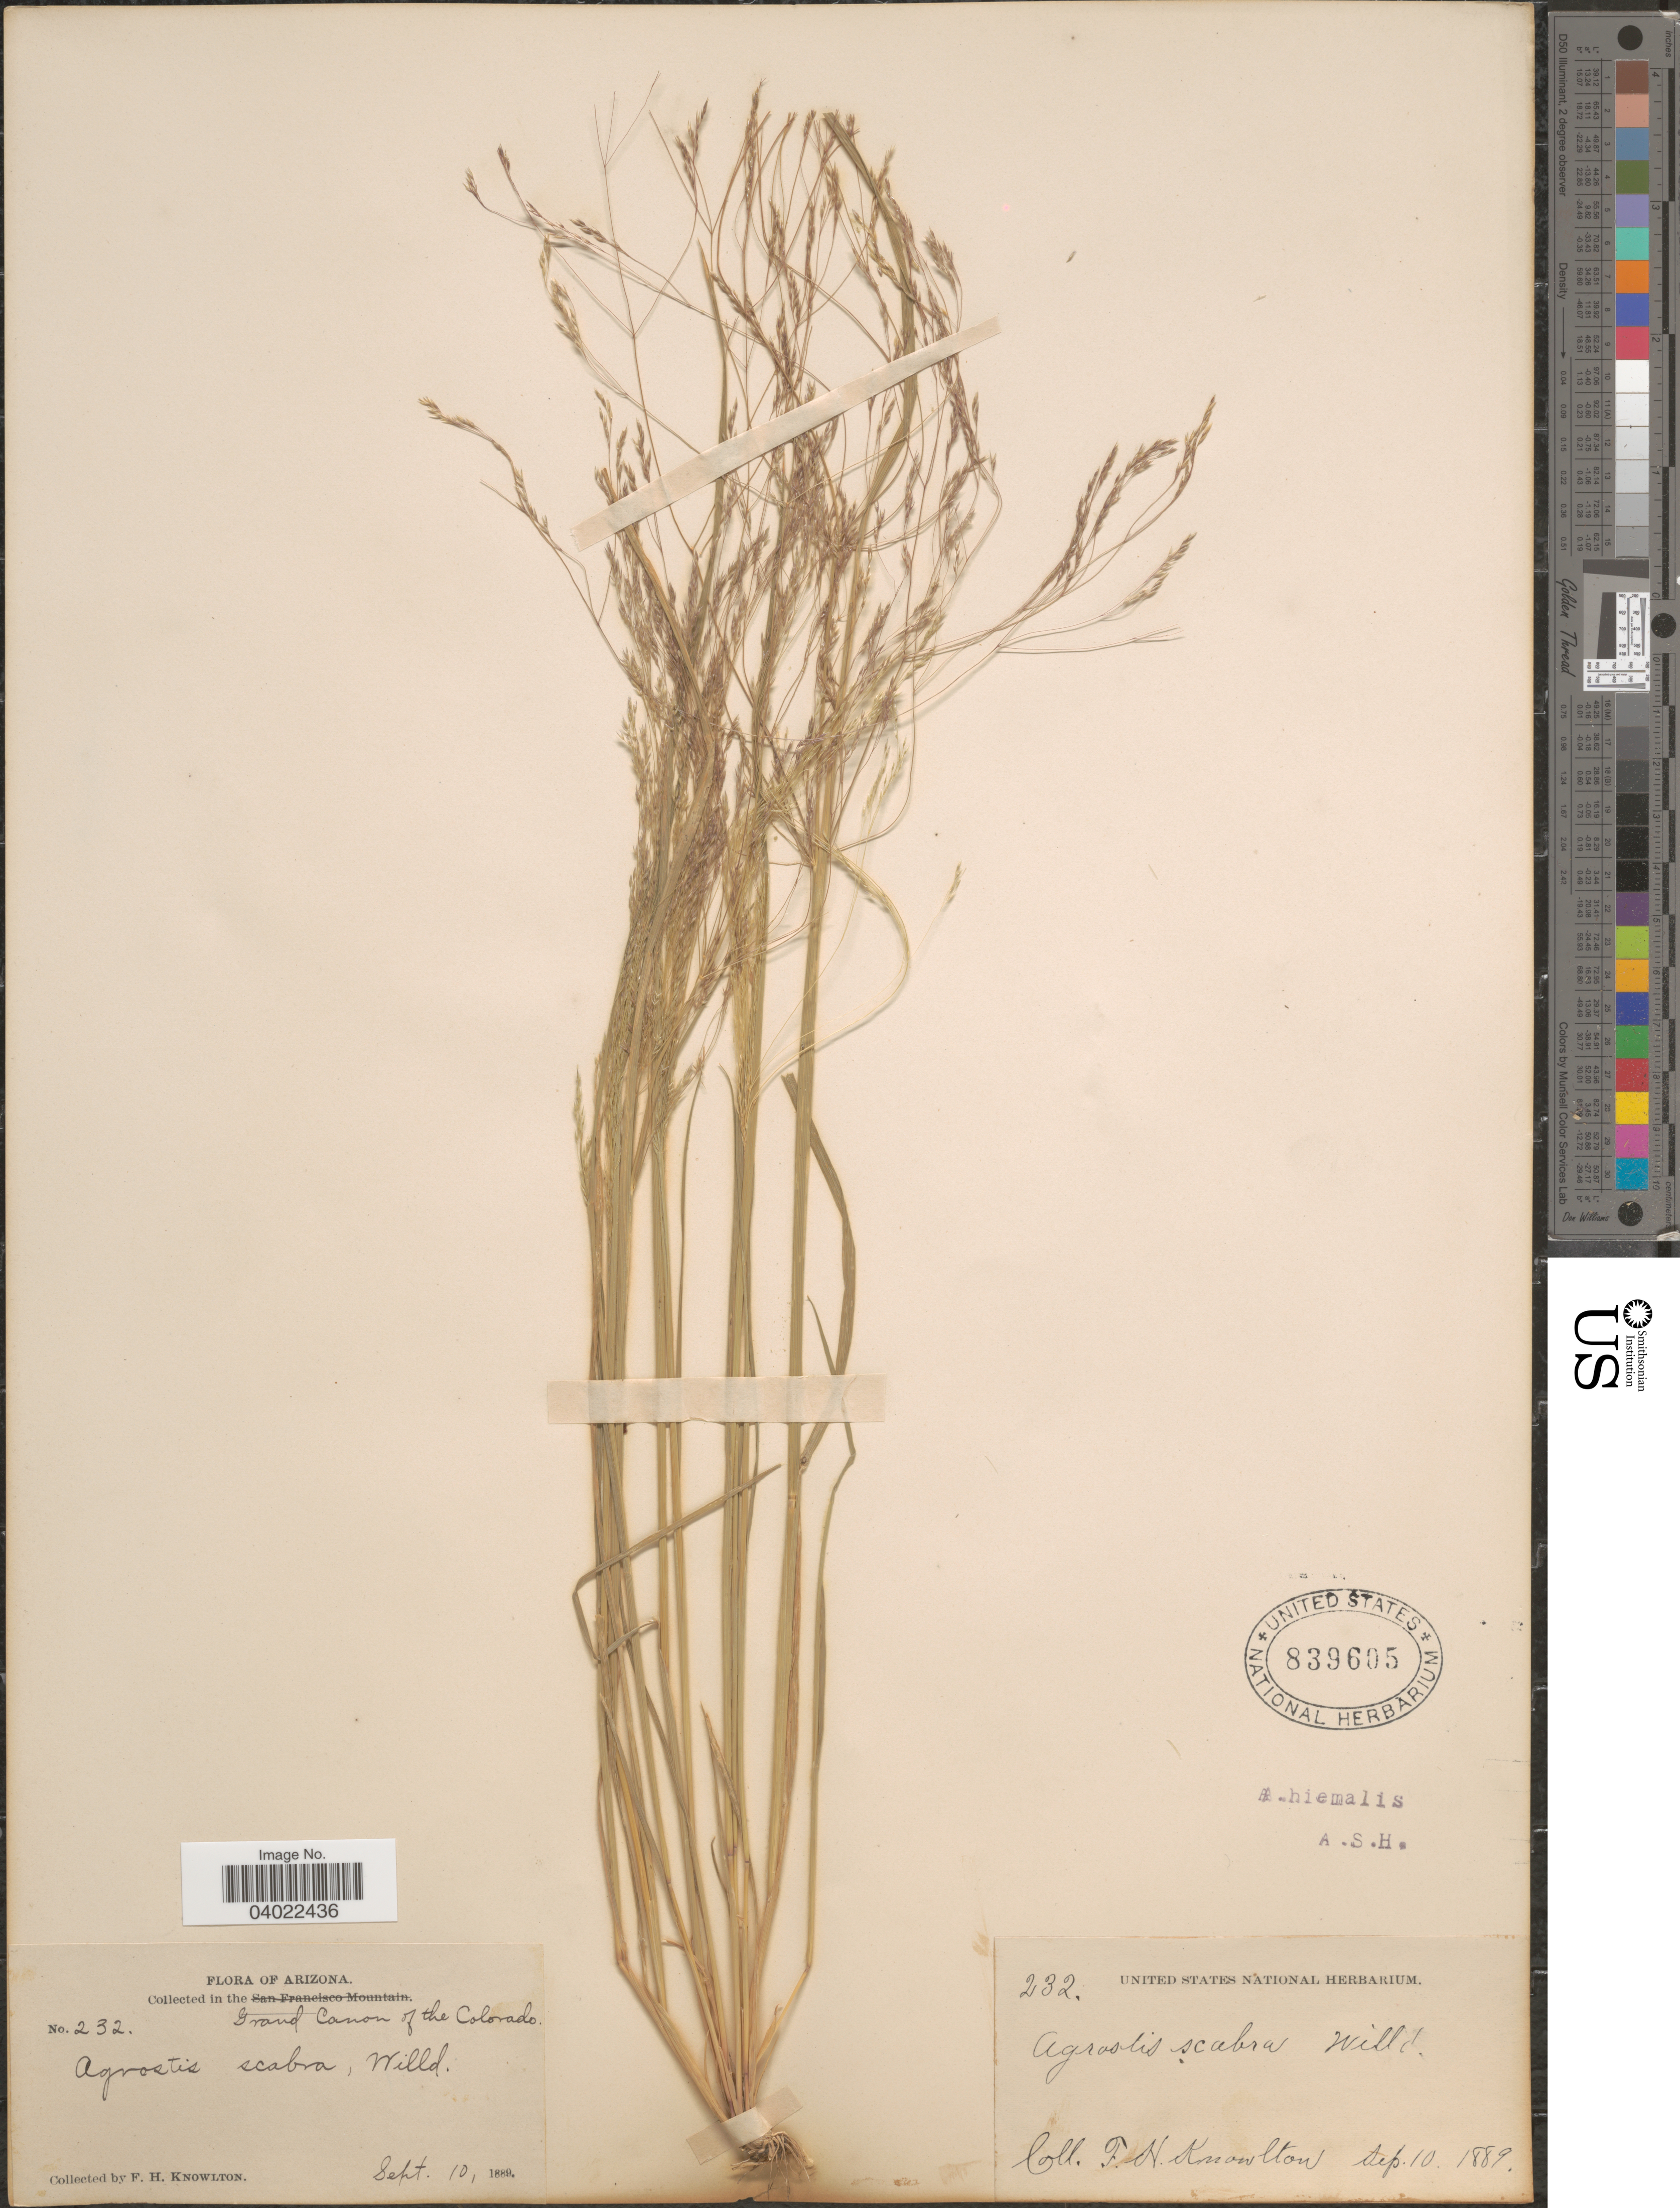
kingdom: Plantae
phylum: Tracheophyta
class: Liliopsida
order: Poales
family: Poaceae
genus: Agrostis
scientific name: Agrostis scabra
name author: Willd.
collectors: F. H. Knowlton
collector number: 232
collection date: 1889-09-10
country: United States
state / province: Arizona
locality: Grand Canon of the Colorado.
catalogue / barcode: US 839605